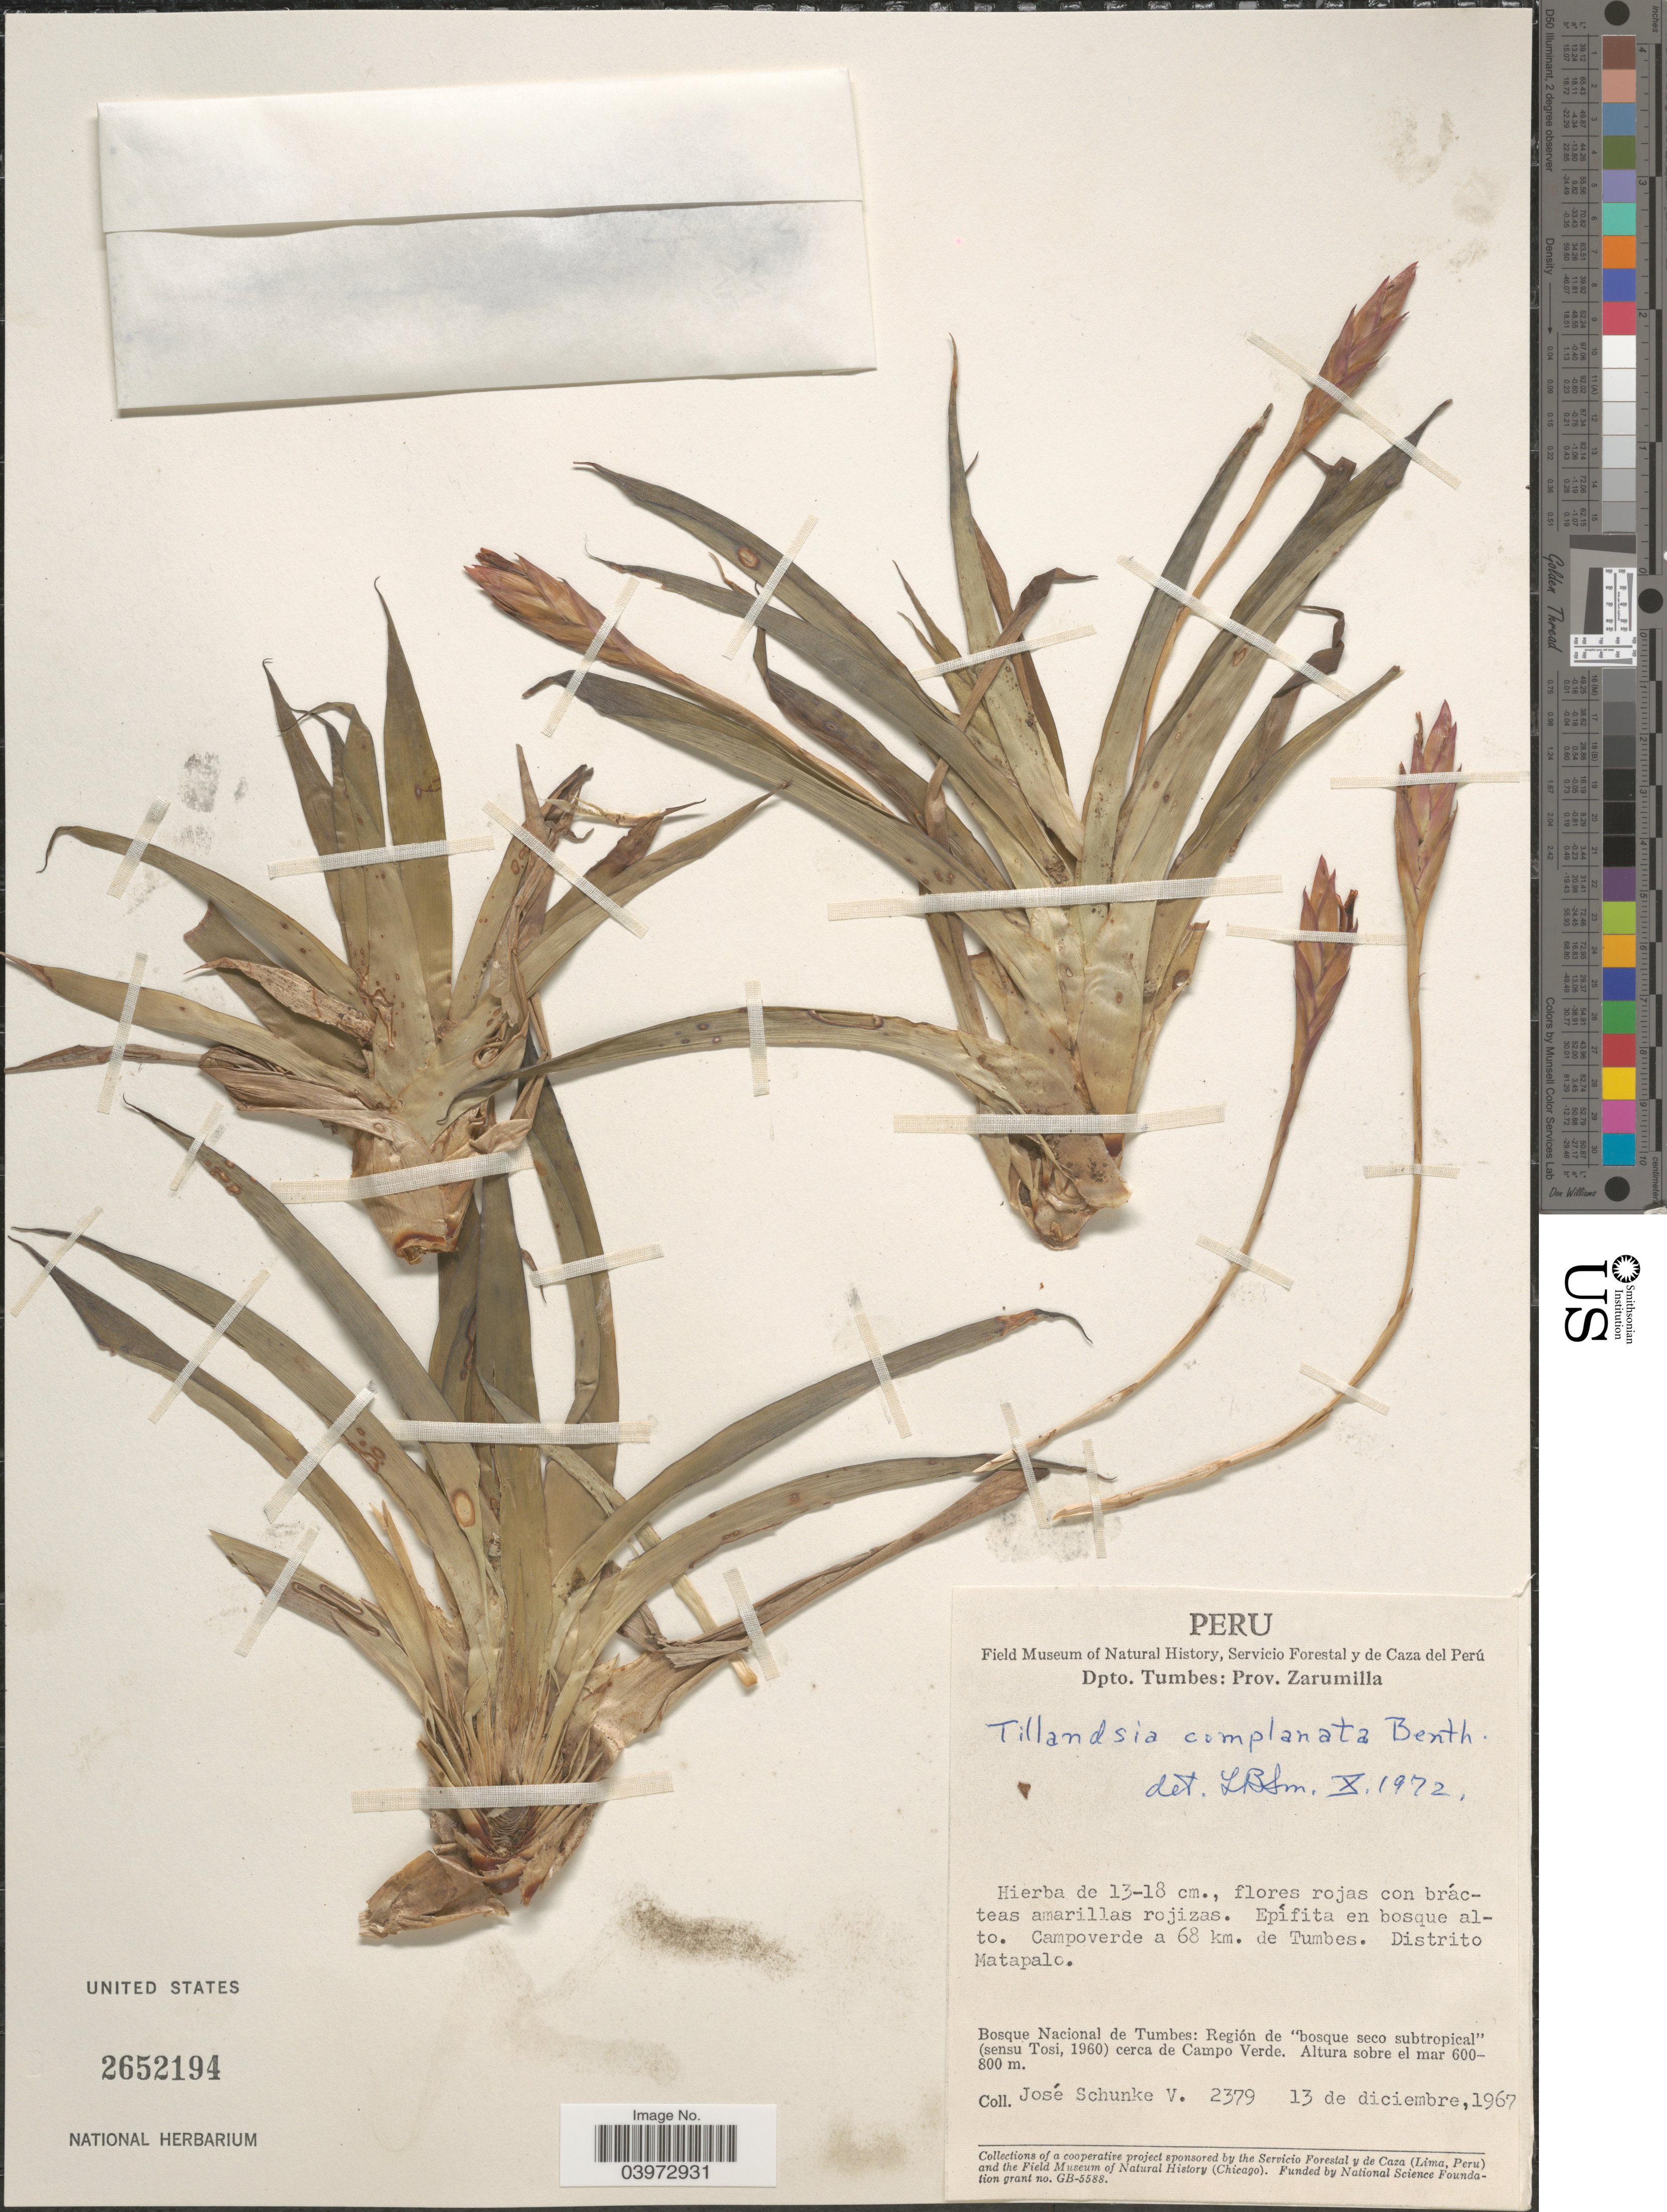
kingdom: Plantae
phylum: Tracheophyta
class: Liliopsida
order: Poales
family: Bromeliaceae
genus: Tillandsia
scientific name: Tillandsia complanata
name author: Benth.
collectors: J. Schunke Vigo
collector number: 2379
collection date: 1967-12-13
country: Peru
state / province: Tumbes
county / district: Zarumilla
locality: Dpto. Tumbes: Prov. Zarumilla. Campoverde a 68 km. de Tumbes. Distrito Matapalo. Bosque Nacional de Tumbes: Región de "bosque seco subtropical" (sensu Tosi, 1960) cerca de Campo Verde.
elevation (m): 600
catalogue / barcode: US 2652194